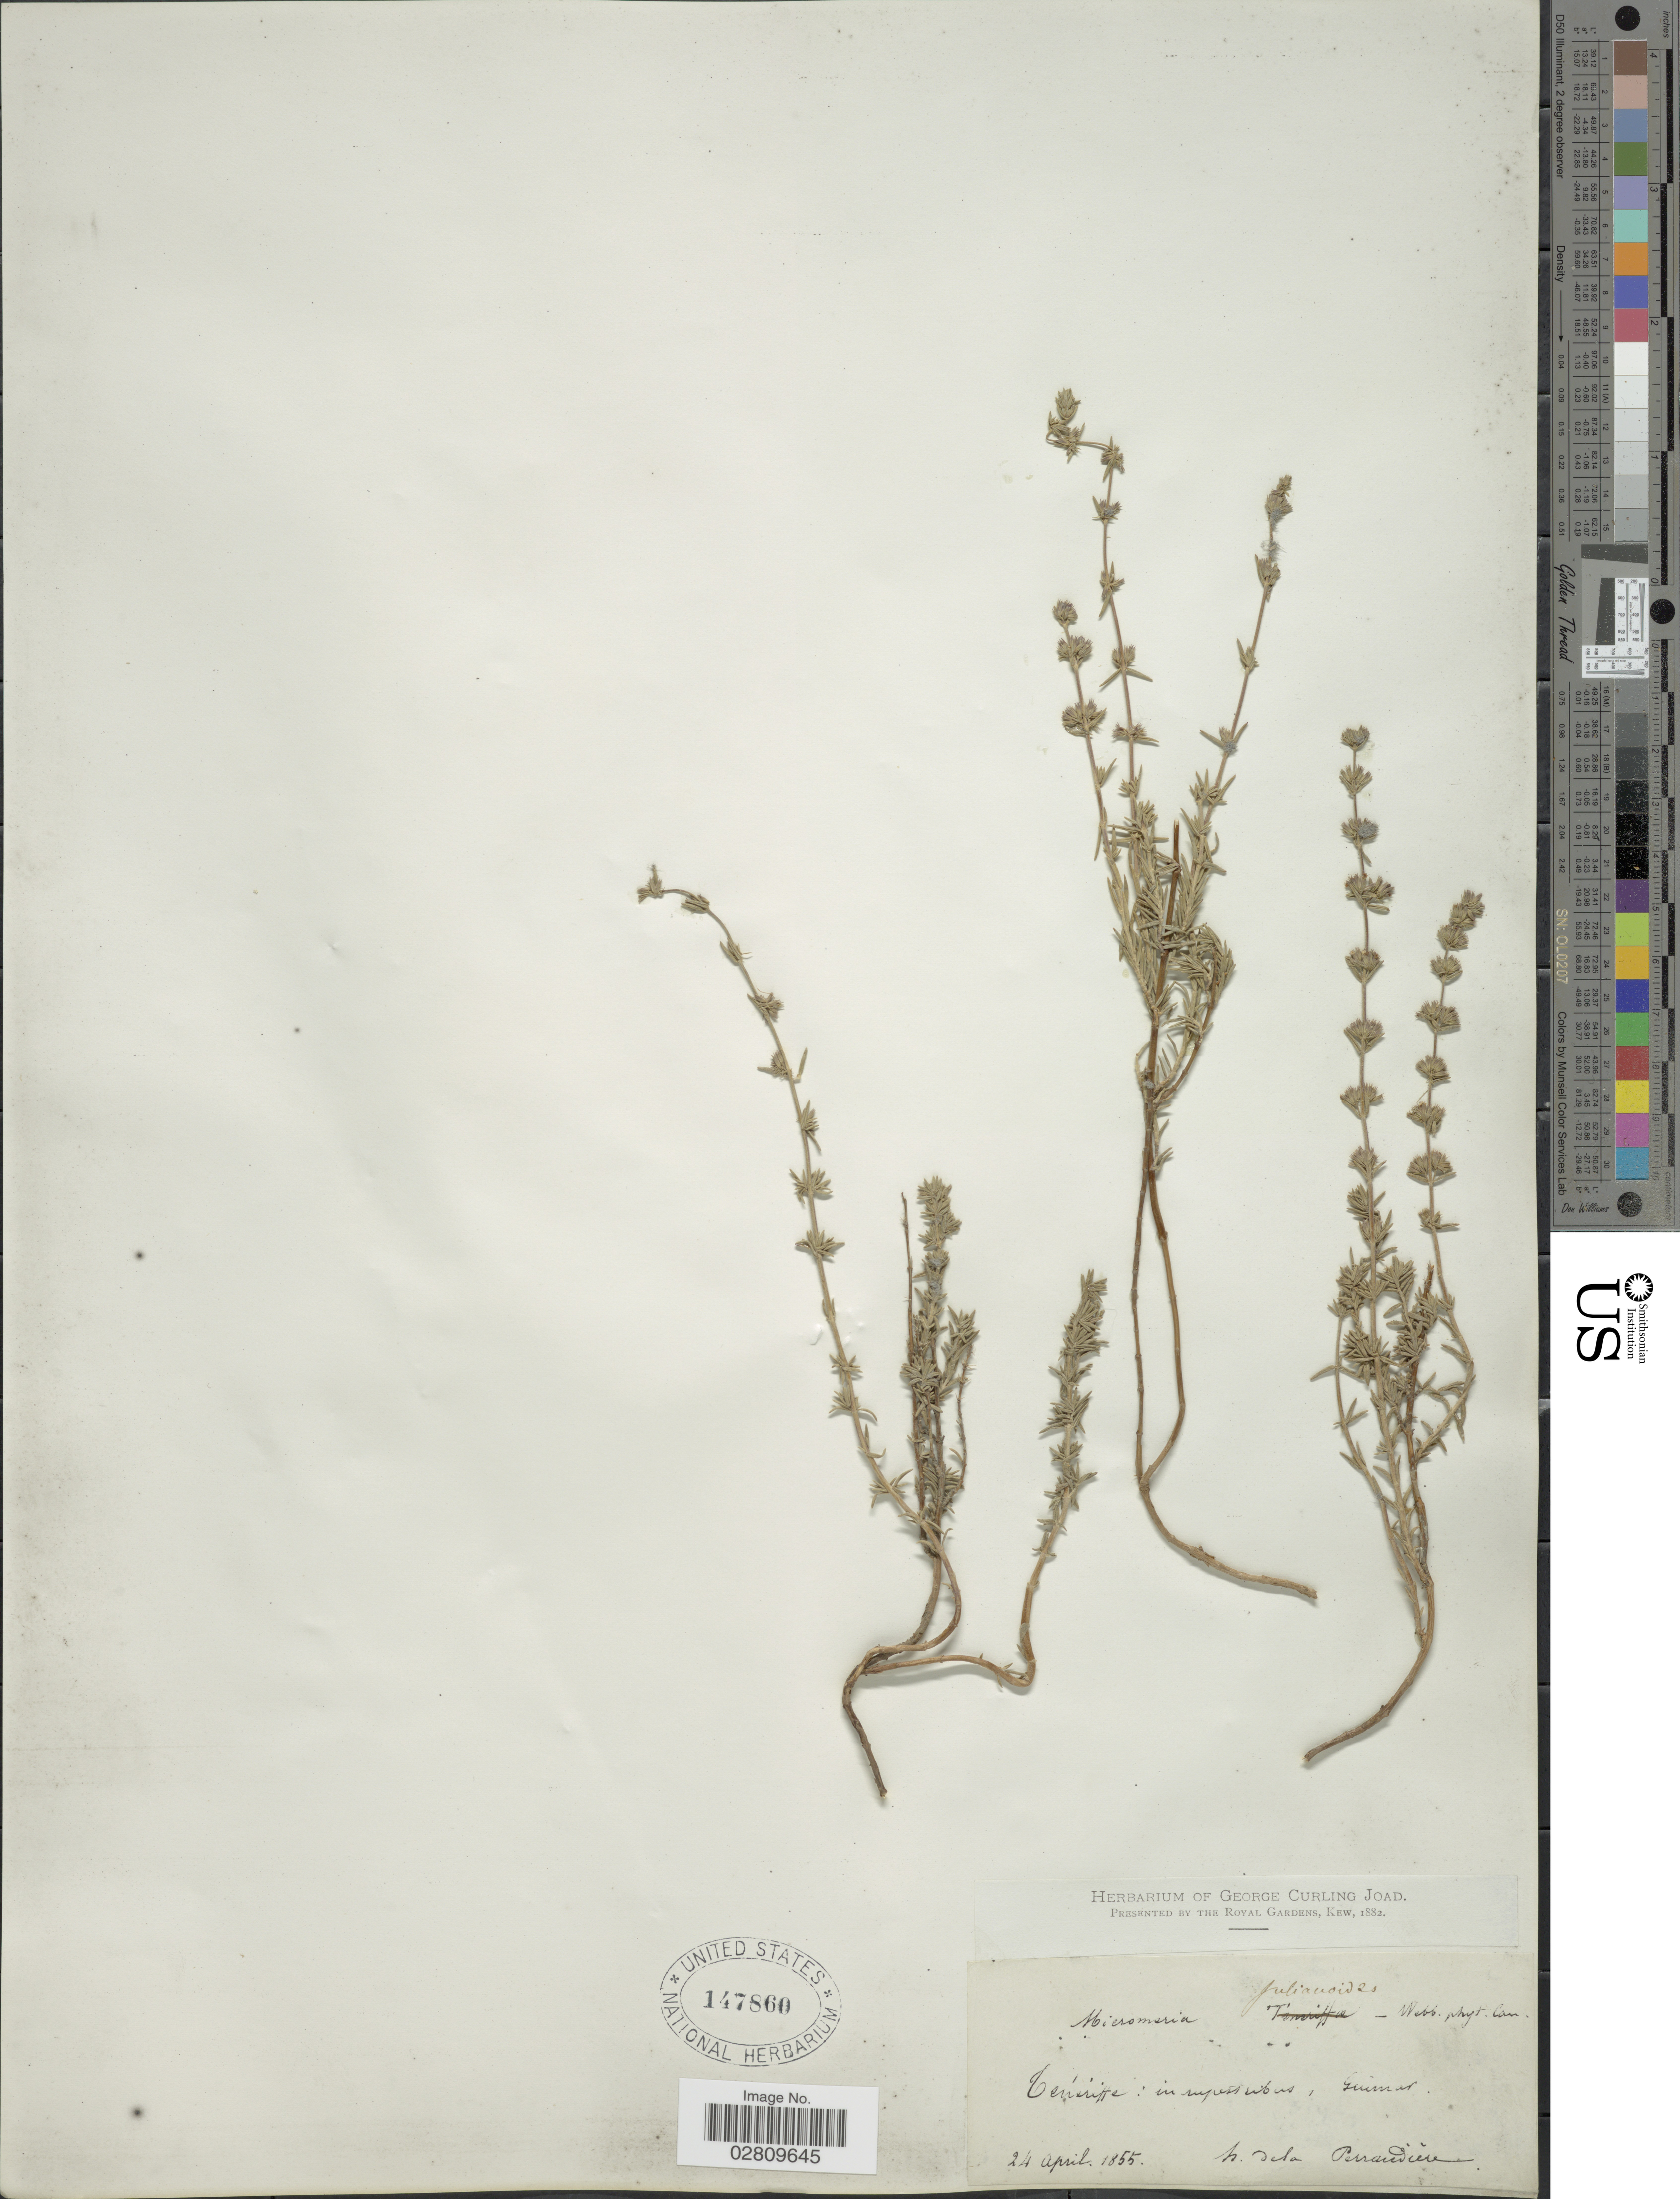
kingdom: Plantae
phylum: Tracheophyta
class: Magnoliopsida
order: Lamiales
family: Lamiaceae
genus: Micromeria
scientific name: Micromeria julianoides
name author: D.A. Webb & Berthel.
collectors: H. de la Perraudière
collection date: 1855-04-24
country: Spain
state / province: Canarias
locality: Ténériffe: in rupestribus, Guimar.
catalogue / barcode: US 147860